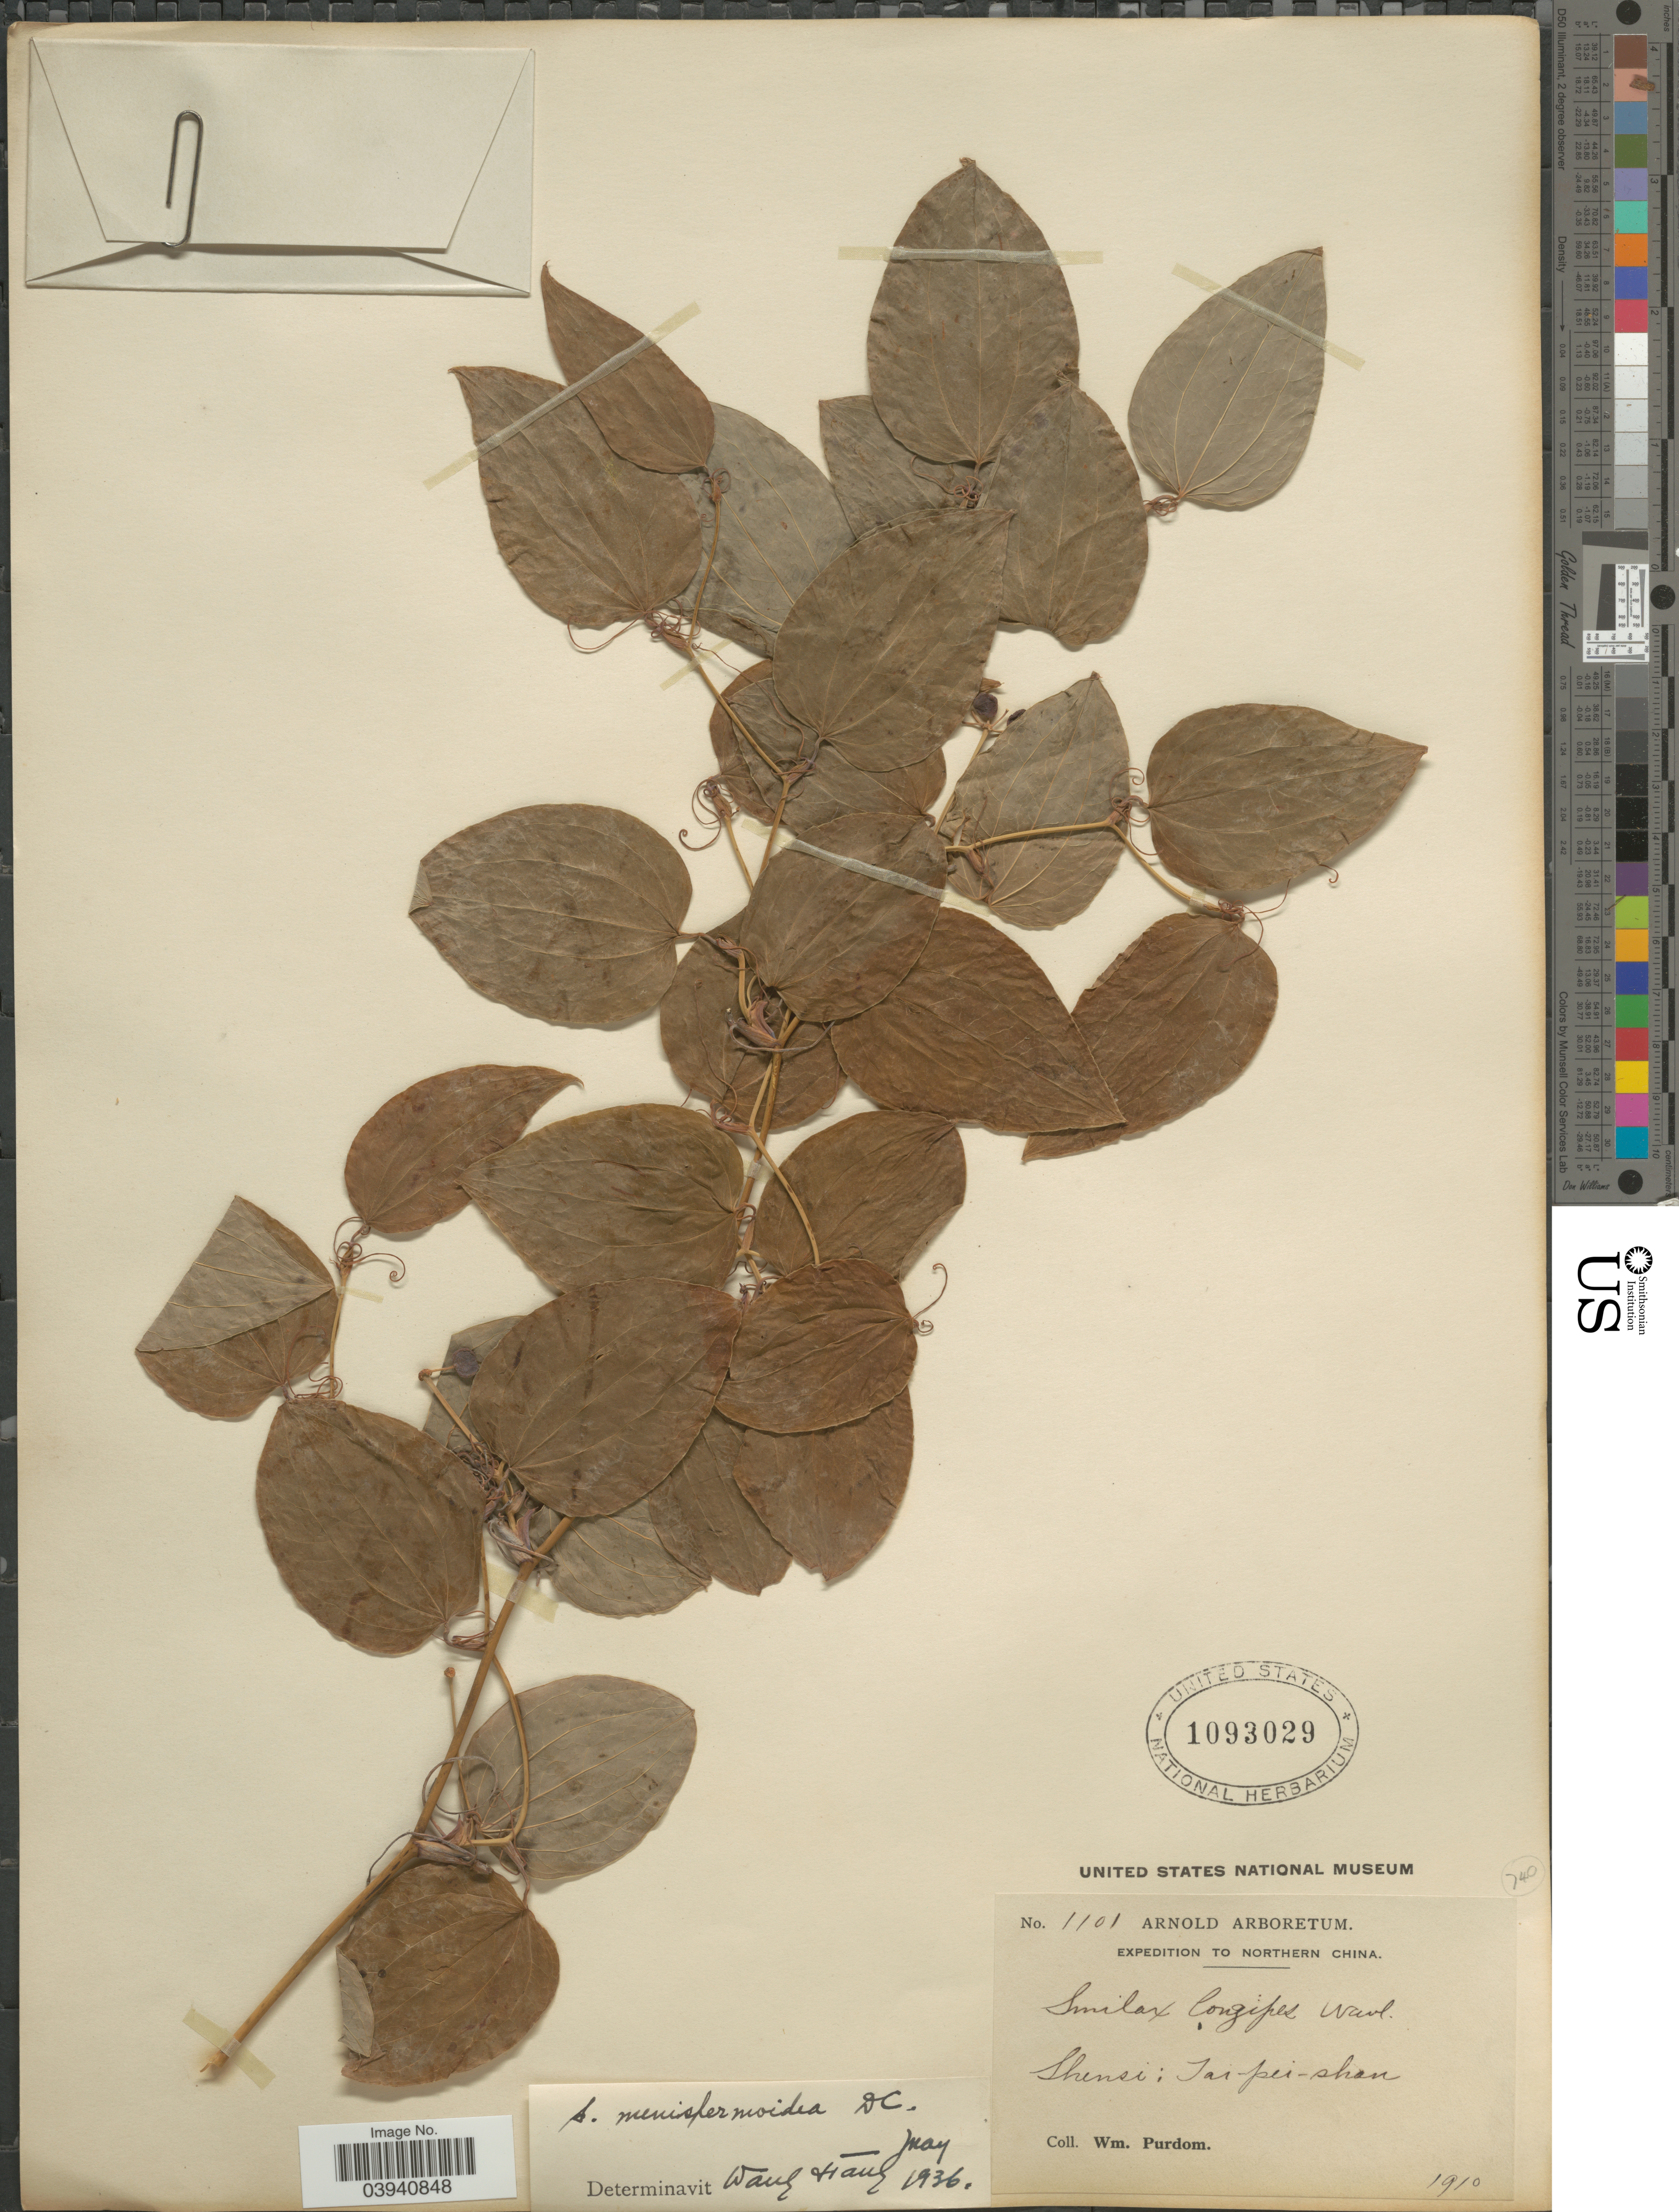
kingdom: Plantae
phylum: Tracheophyta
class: Liliopsida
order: Liliales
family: Smilacaceae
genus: Smilax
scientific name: Smilax menispermoidea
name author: A. DC.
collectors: W. Purdom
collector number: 1101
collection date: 1910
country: China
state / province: Shaanxi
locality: Northern China. Shensi: Tai-pei-shan.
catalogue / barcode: US 1093029